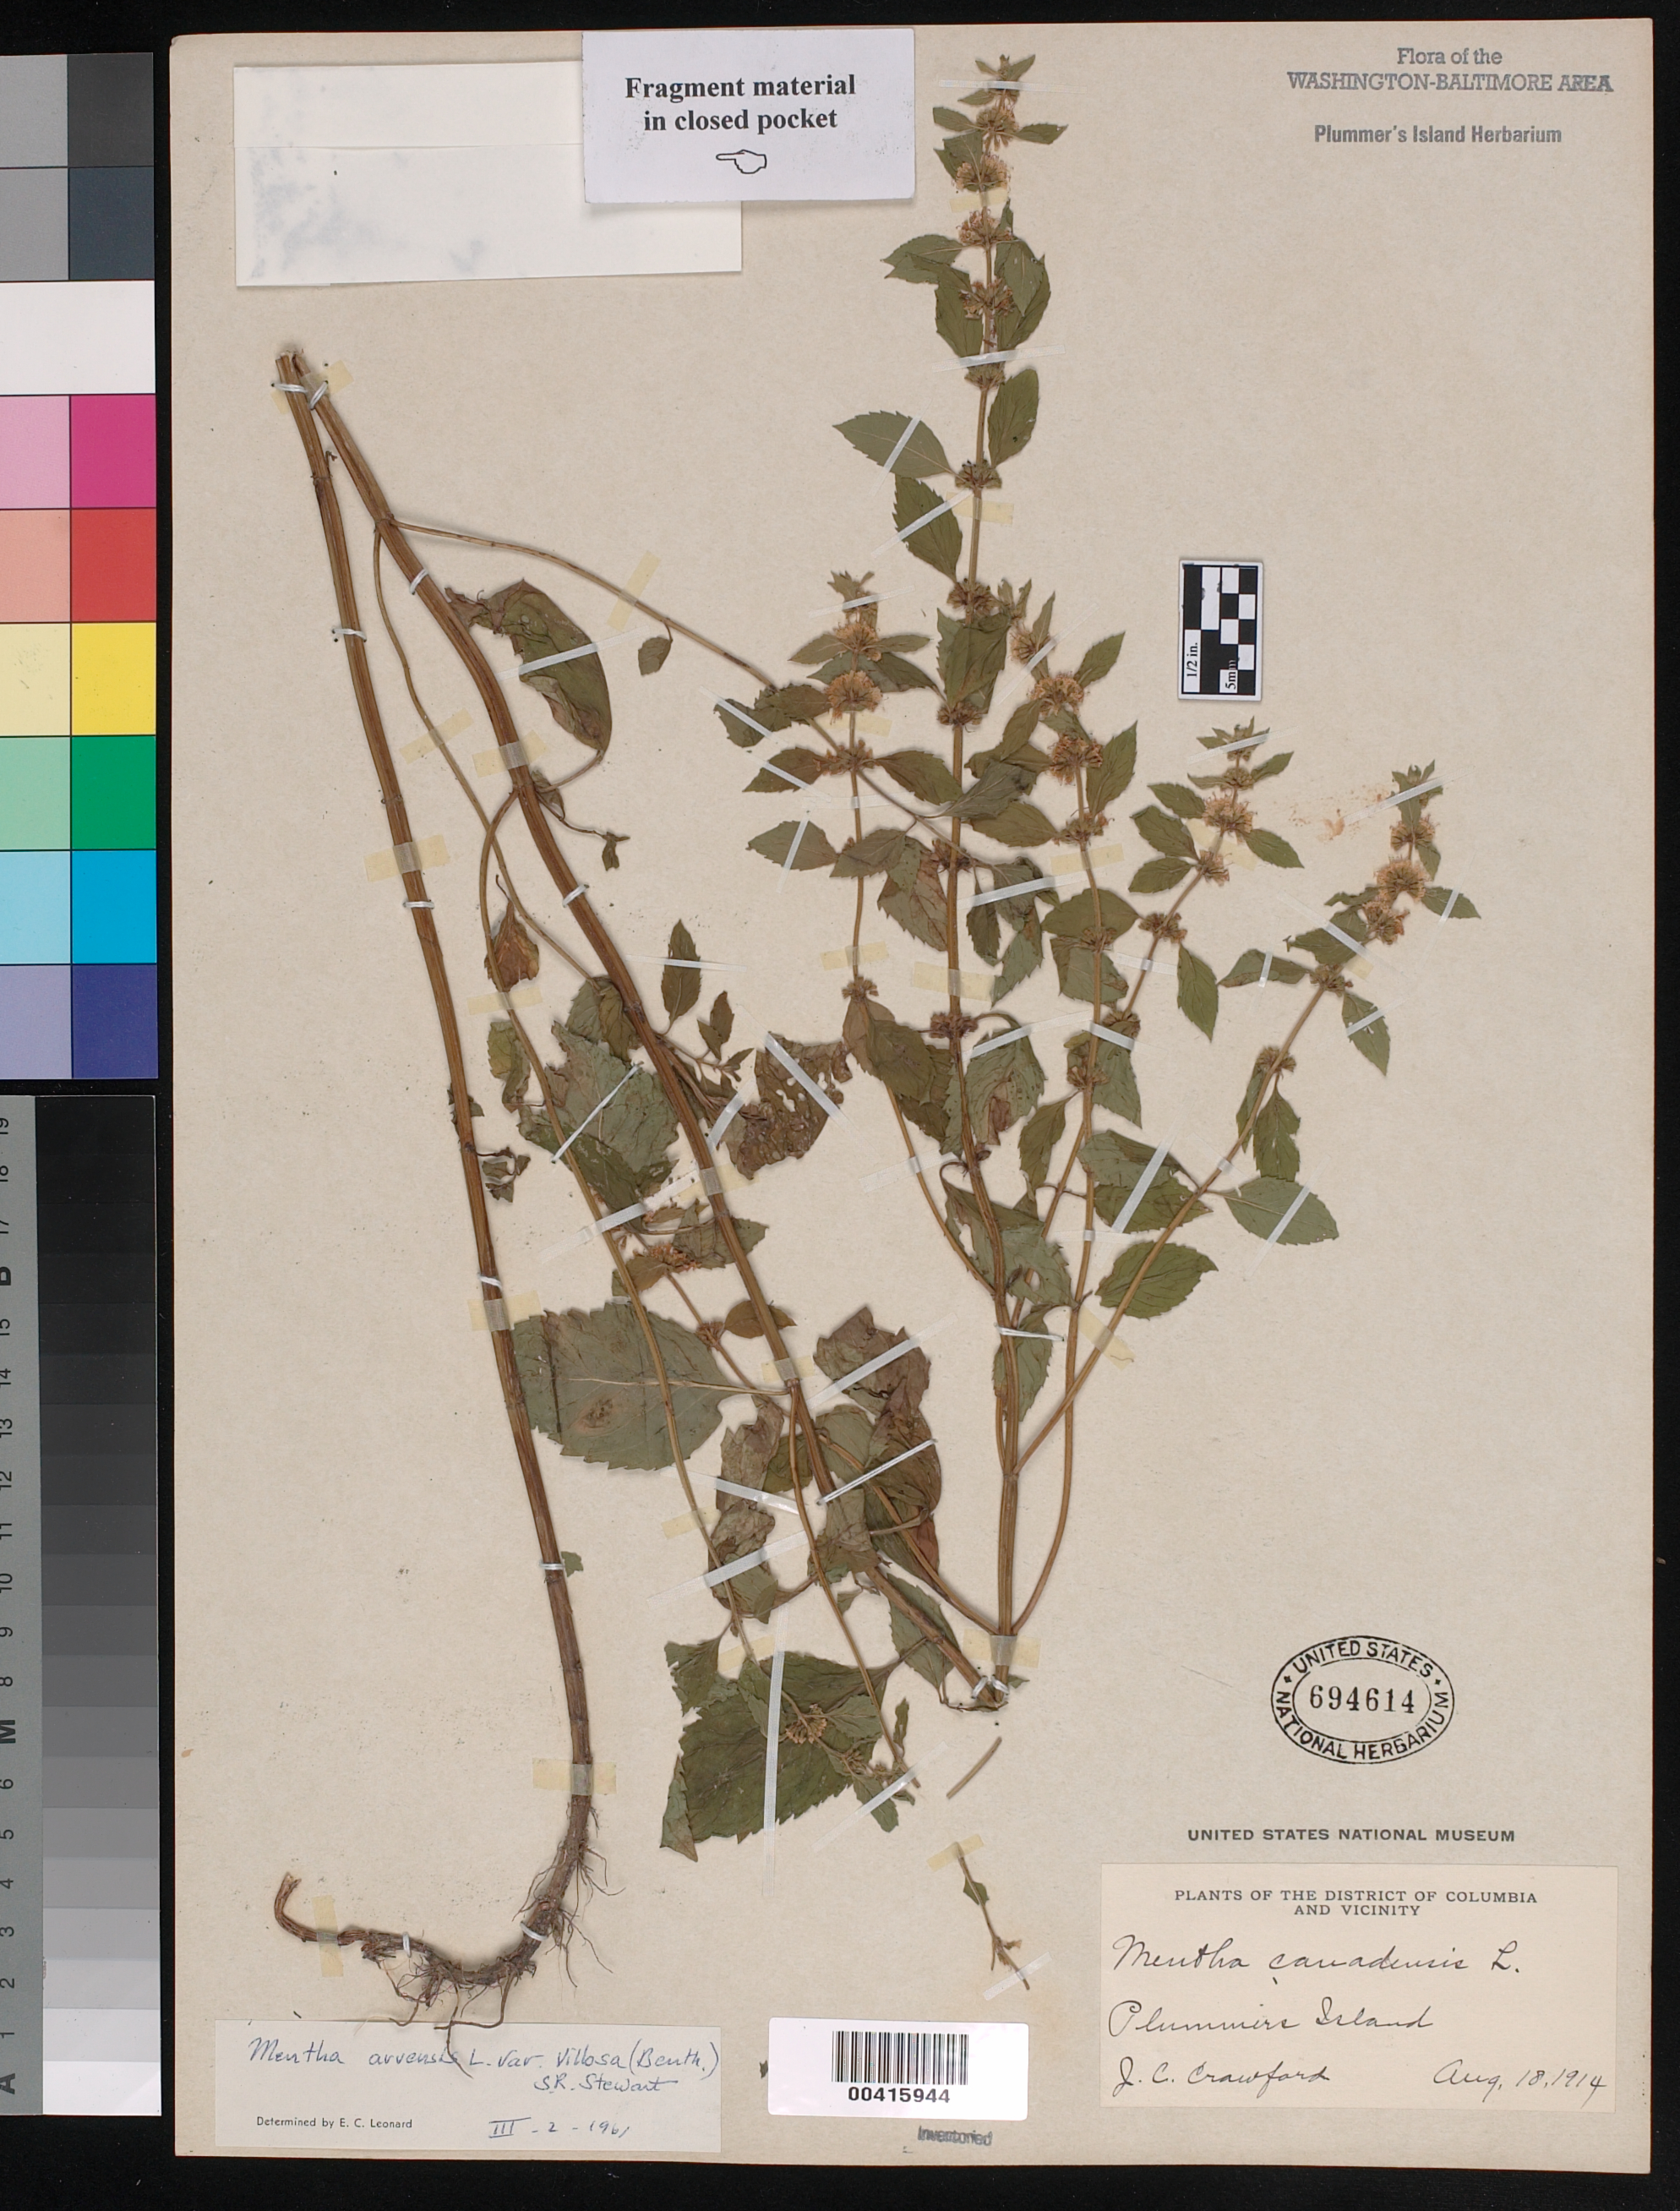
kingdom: Plantae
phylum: Tracheophyta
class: Magnoliopsida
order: Lamiales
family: Lamiaceae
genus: Mentha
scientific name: Mentha arvensis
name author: L.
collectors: J. Crawford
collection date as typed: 18 Aug 1914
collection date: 1914-08-18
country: United States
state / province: Maryland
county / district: Montgomery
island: Plummers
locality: Plummer's Island C. & O. Canal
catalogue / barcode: US 694614